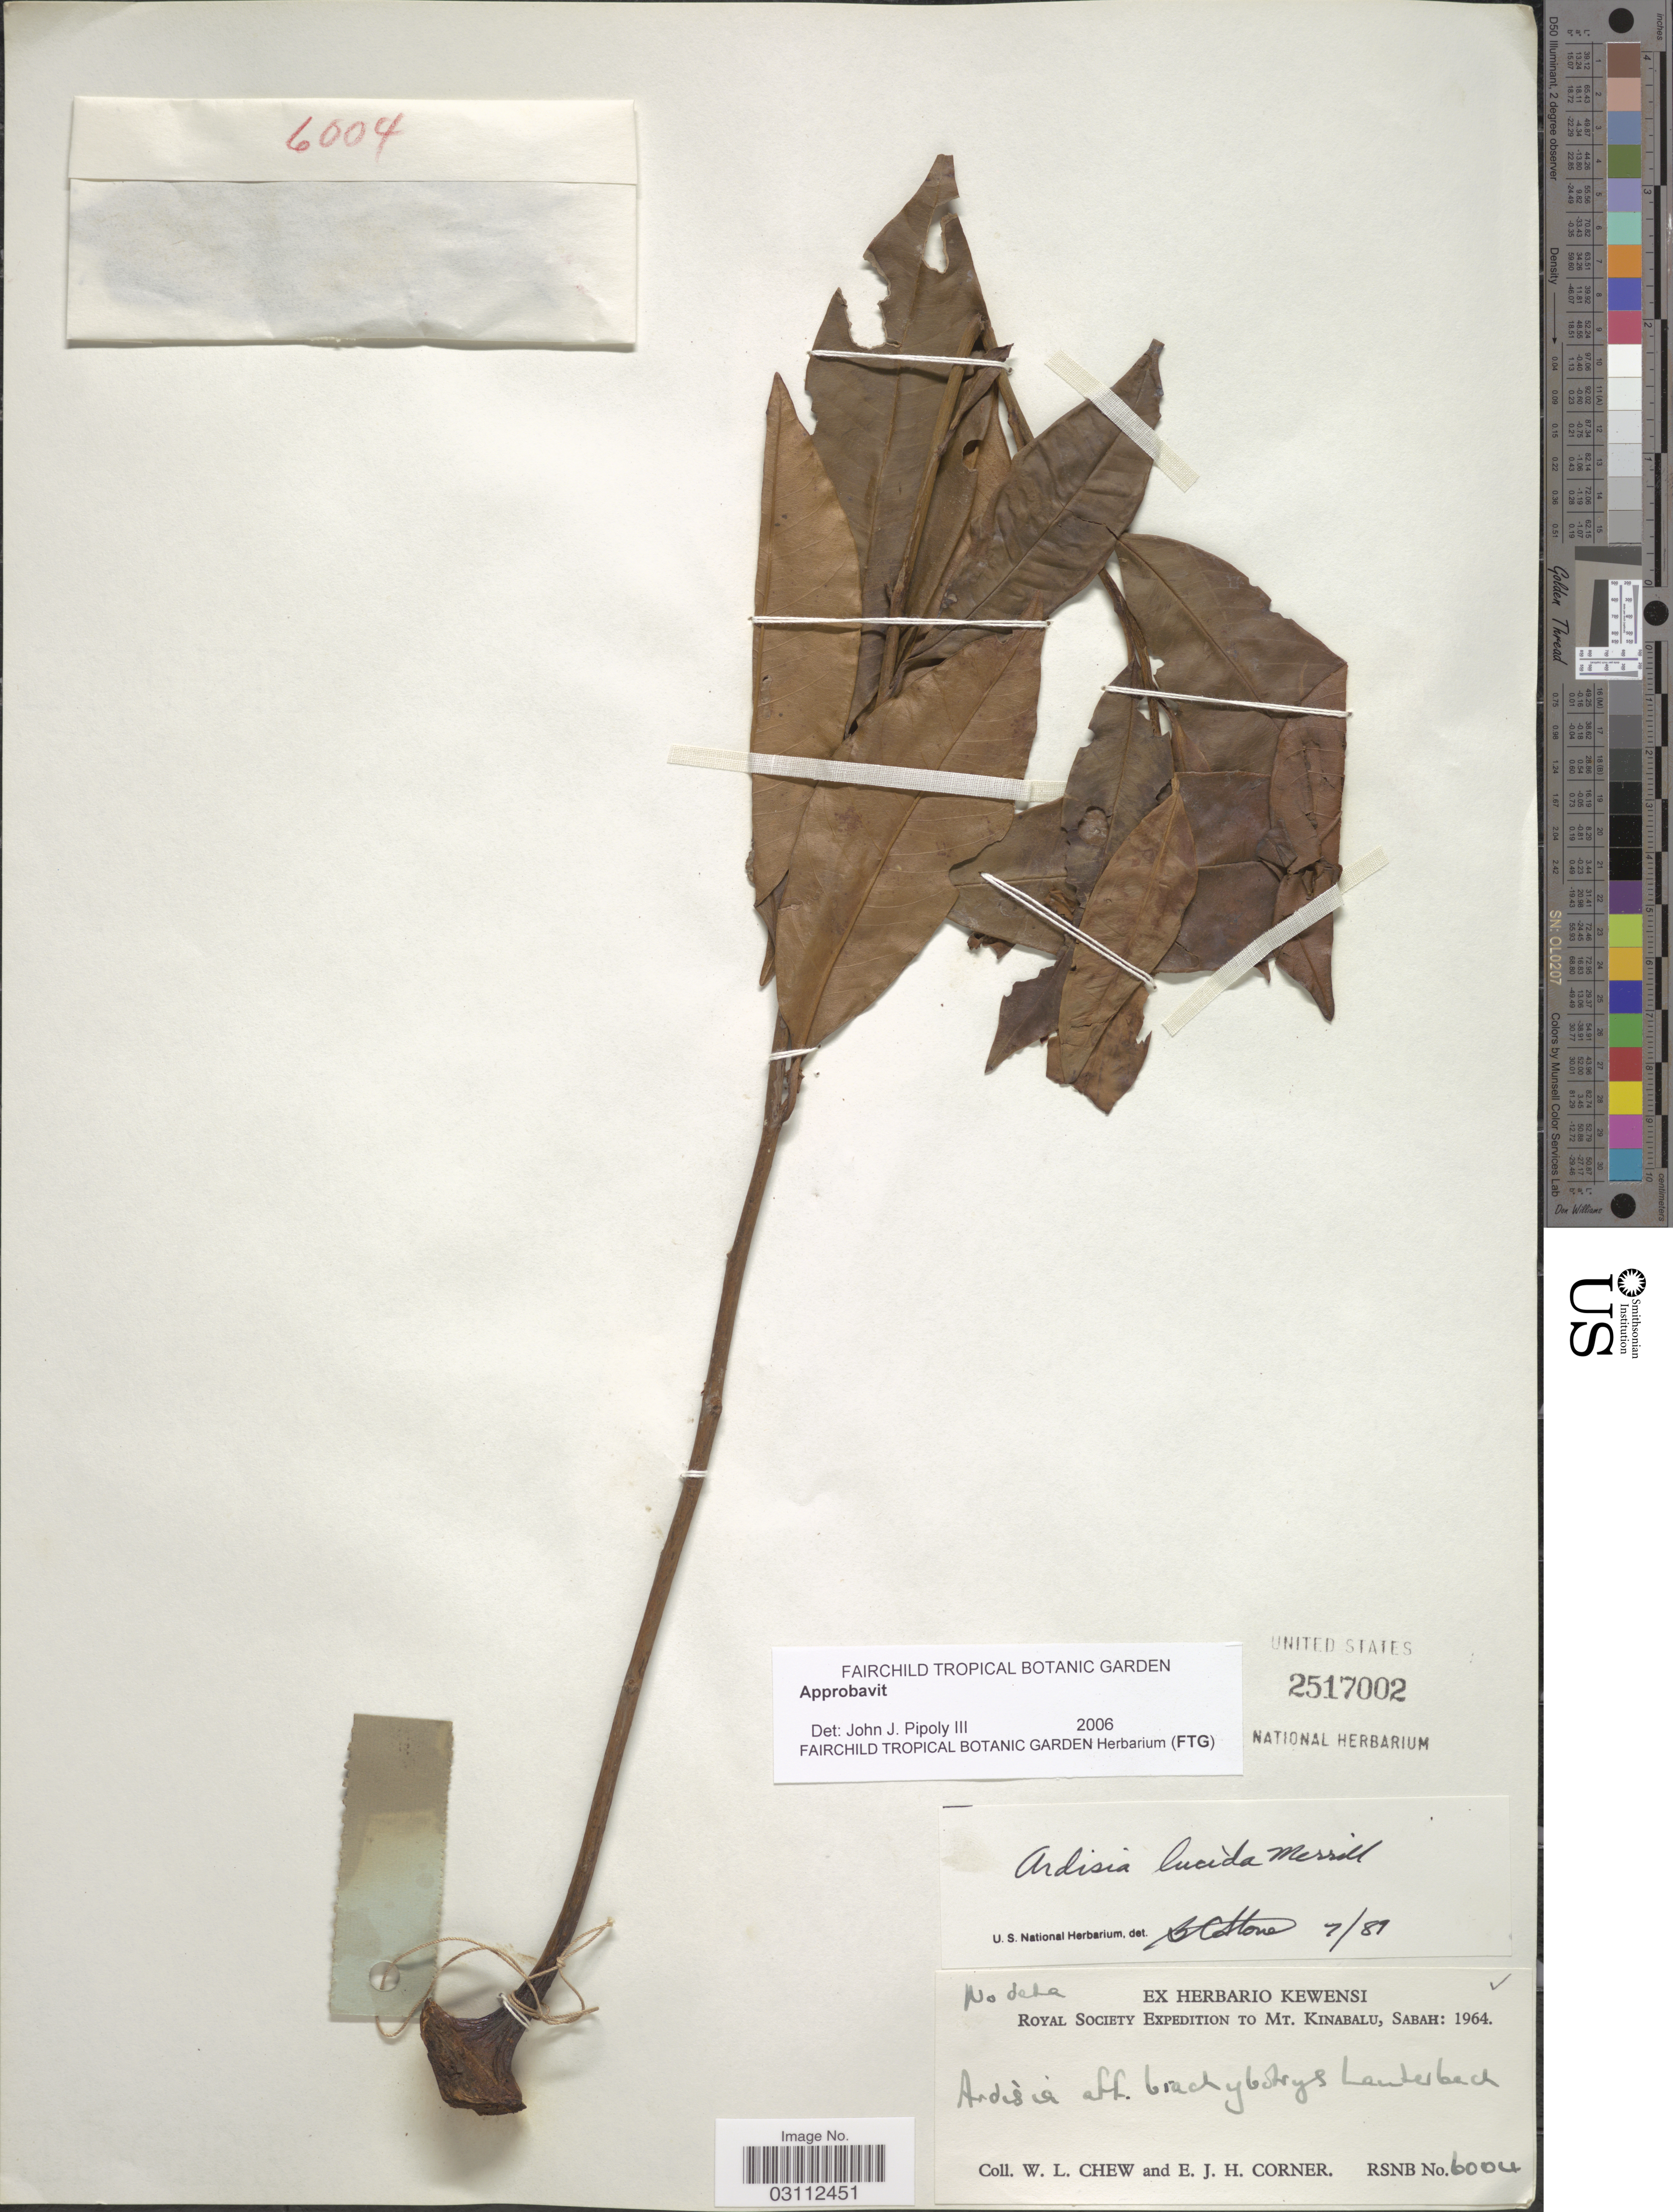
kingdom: Plantae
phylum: Tracheophyta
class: Magnoliopsida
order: Ericales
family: Primulaceae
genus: Ardisia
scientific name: Ardisia lucida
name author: Merr.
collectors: W. Chew & E. Corner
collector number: RSNB6004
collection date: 1964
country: Malaysia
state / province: Sabah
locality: Mt. Kinabalu.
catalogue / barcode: US 2517002